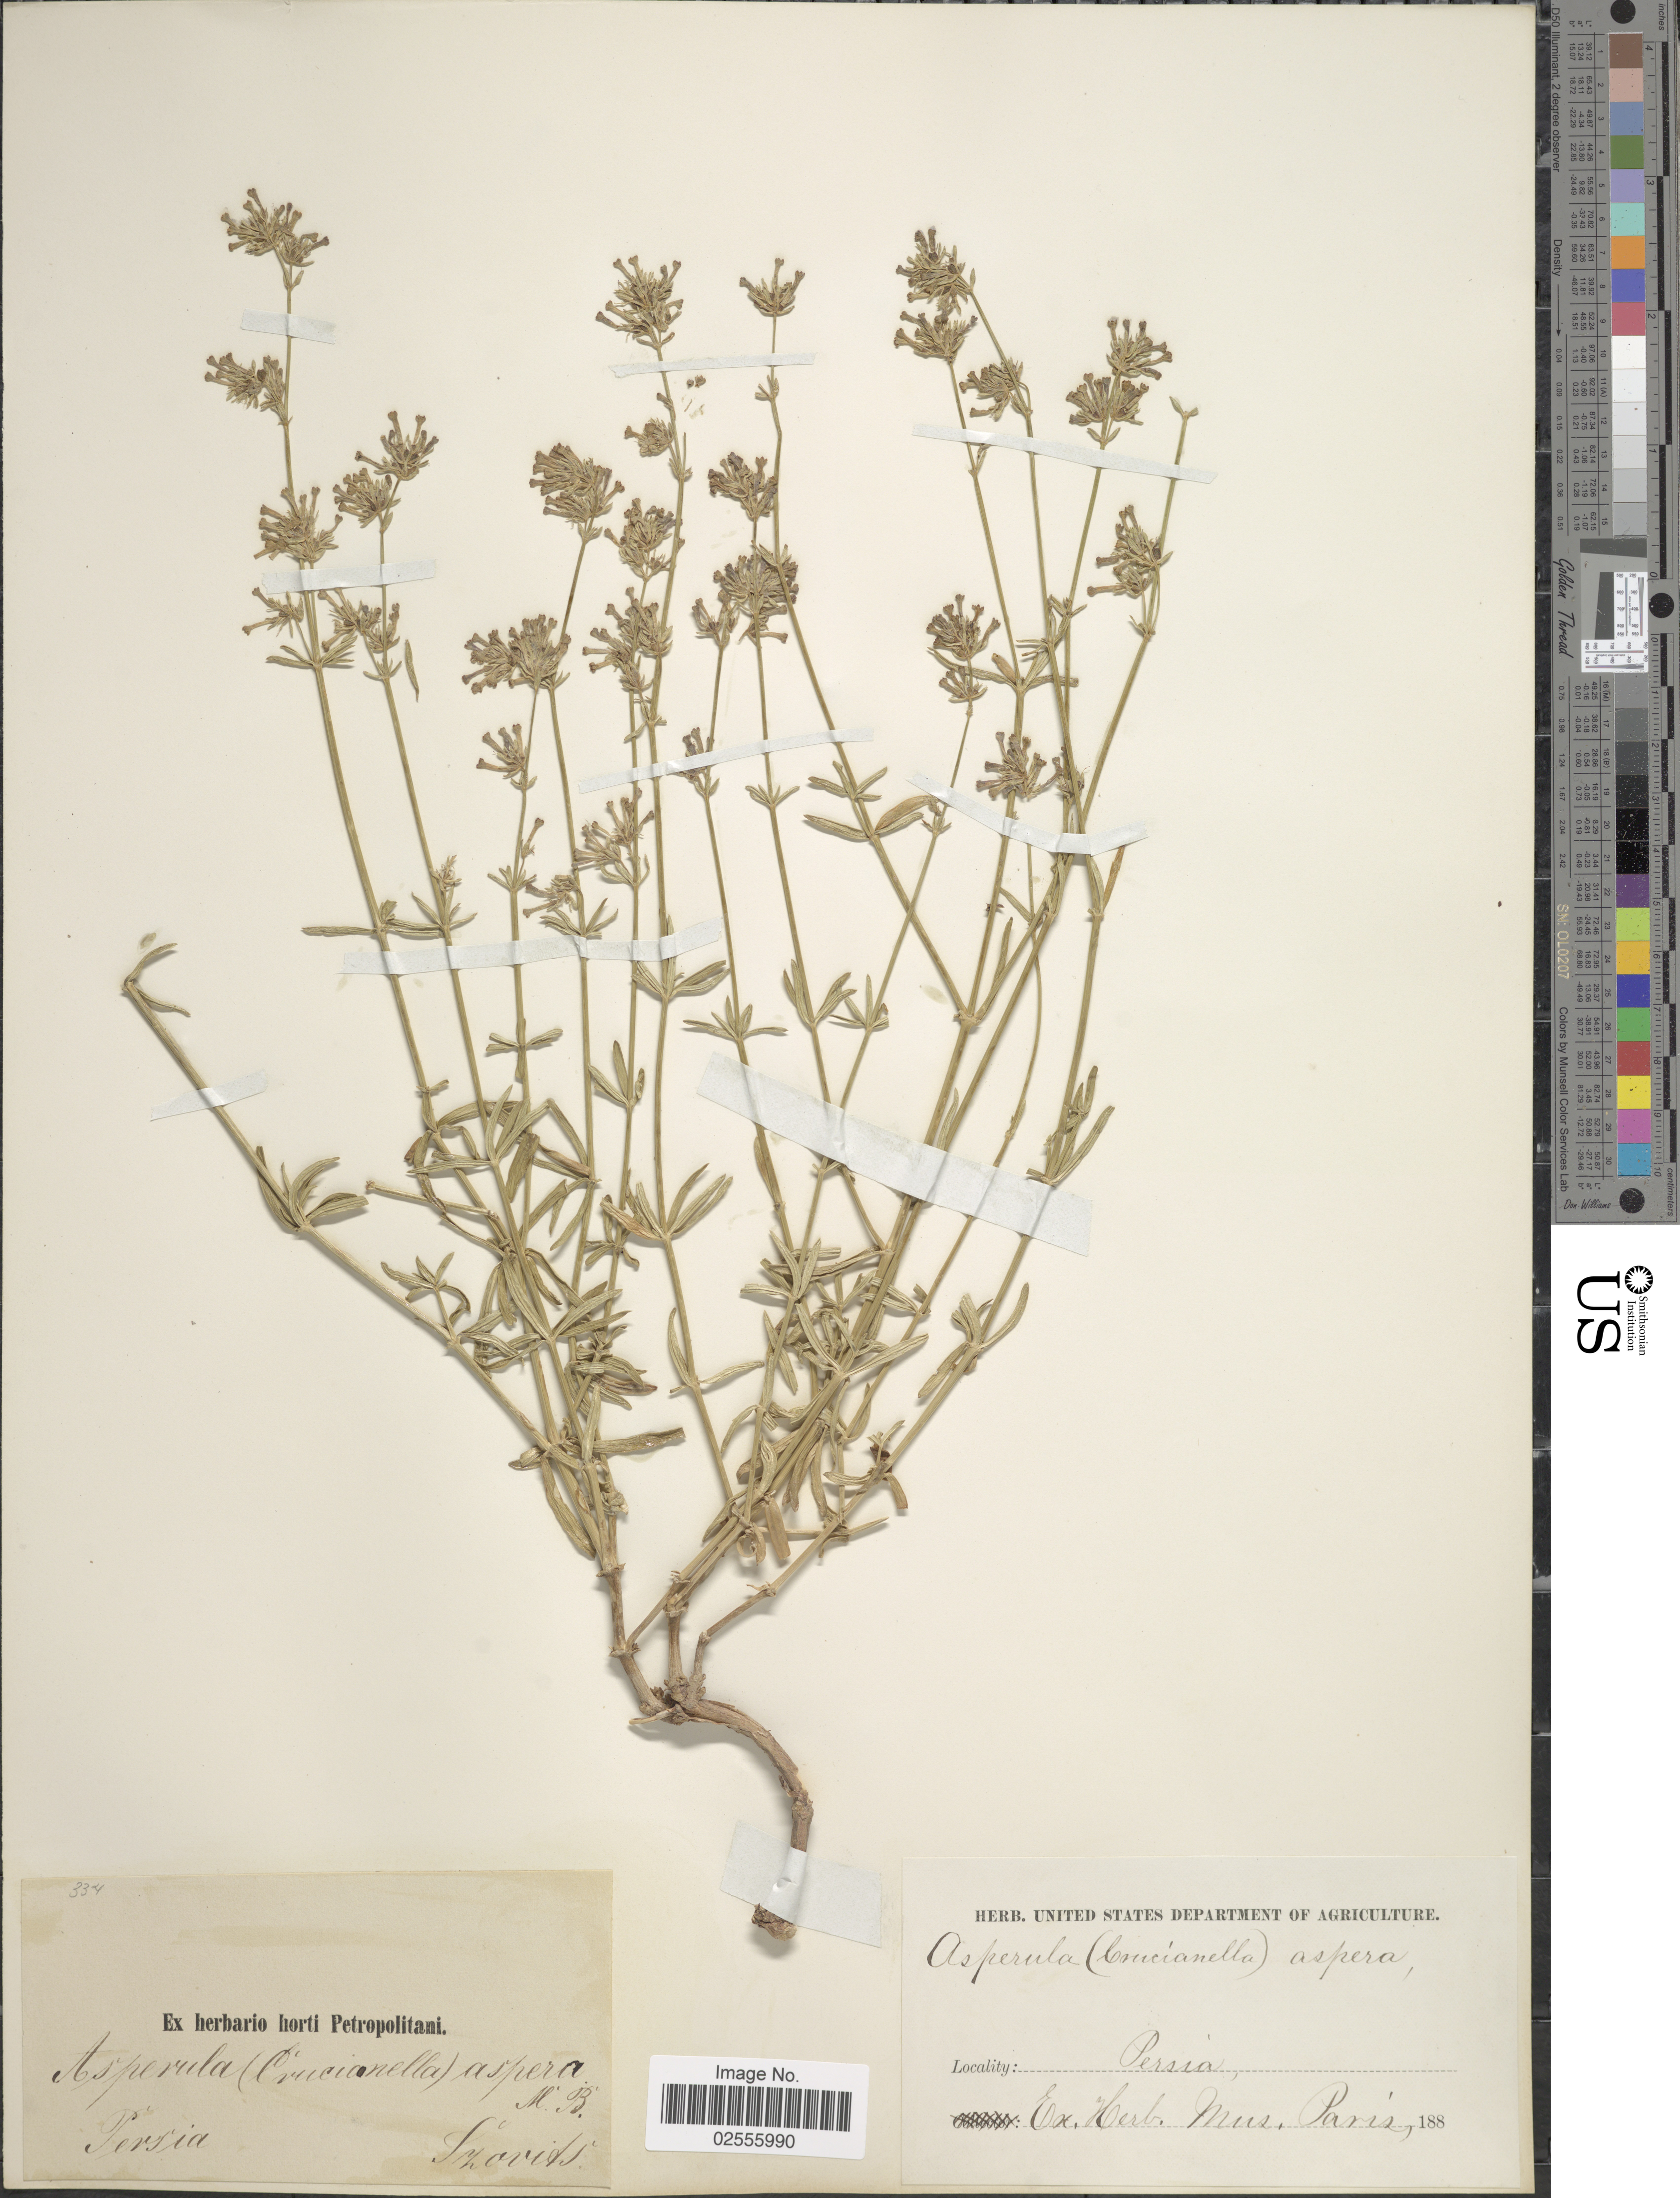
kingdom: Plantae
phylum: Tracheophyta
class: Magnoliopsida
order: Gentianales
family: Rubiaceae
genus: Asperula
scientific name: Asperula aspera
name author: (M. Bieb.) Boiss.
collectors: Szovits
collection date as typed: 188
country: Iran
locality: Persia.